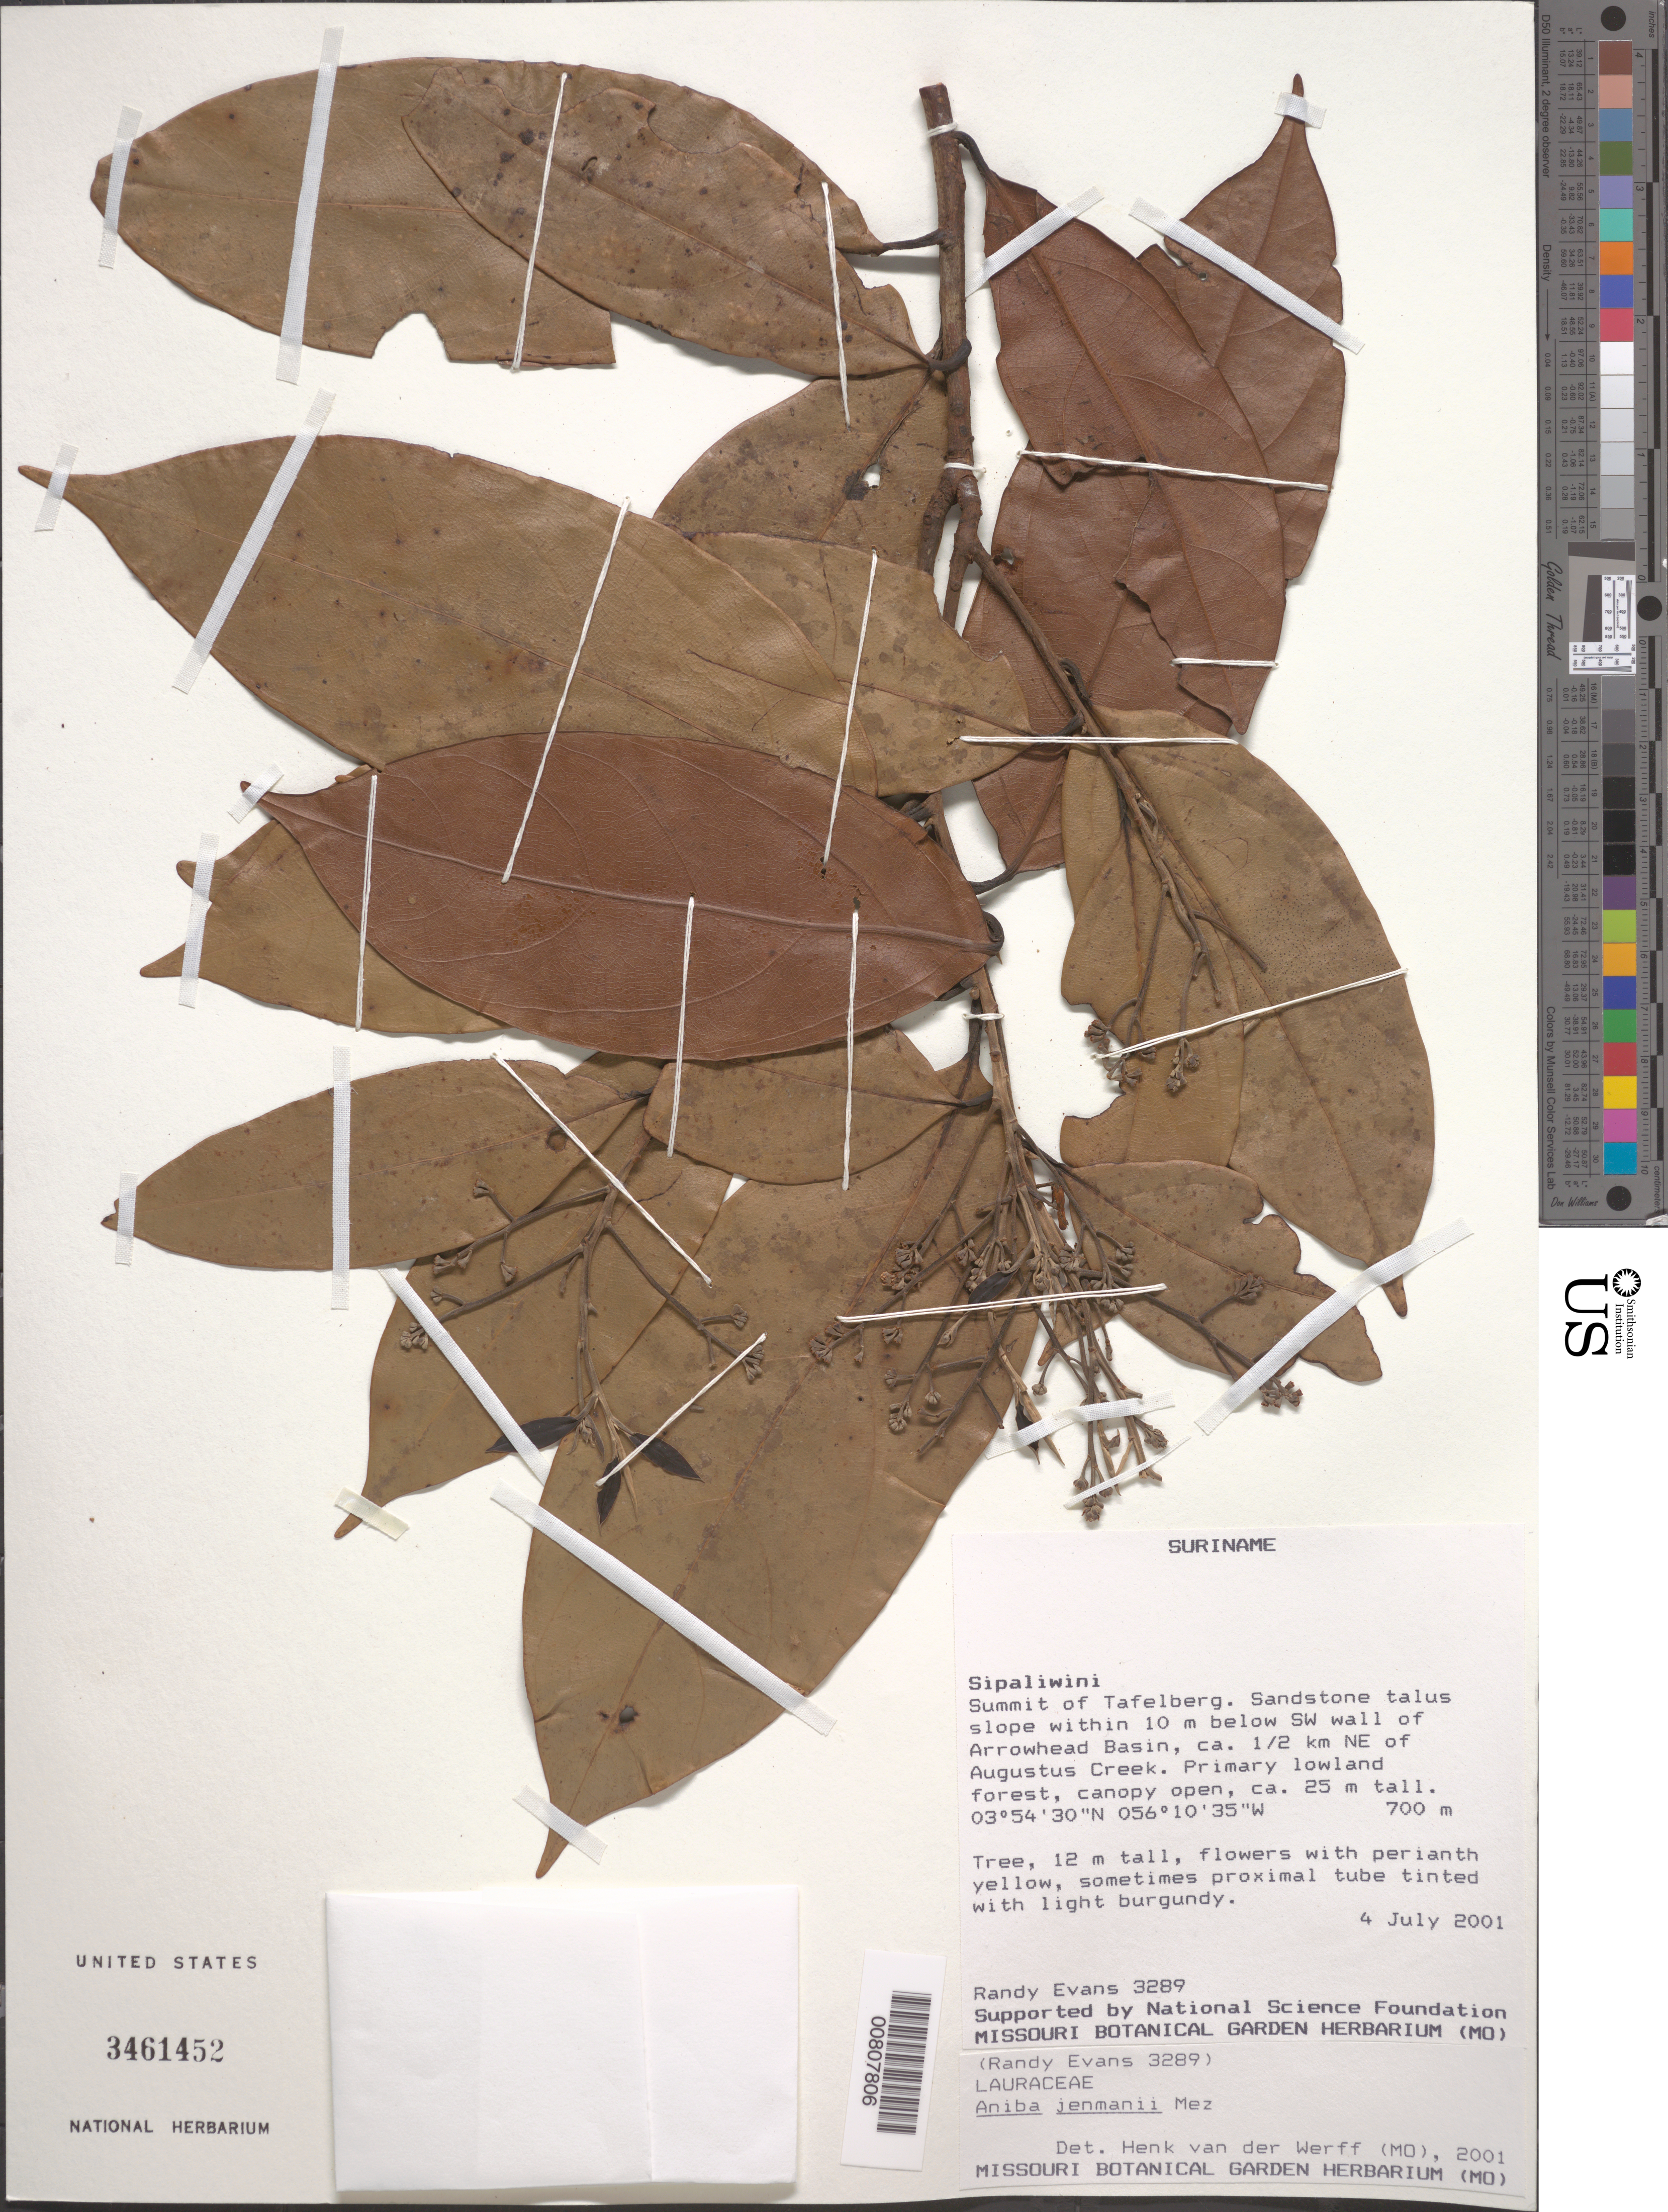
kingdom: Plantae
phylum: Tracheophyta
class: Magnoliopsida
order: Laurales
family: Lauraceae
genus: Aniba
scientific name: Aniba jenmanii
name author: Mez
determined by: van der Werff, H., (MO), Missouri Botanical Garden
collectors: R. Evans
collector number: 3289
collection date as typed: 4-Jul-01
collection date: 2001-07-04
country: Suriname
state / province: Sipaliwini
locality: Tafelberg (Table Mountain), Arrowhead Basin, 10 m below SW wall of; ca. 0.5 km NE of Augustus Creek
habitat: Primary lowland forest, canopy open, ca. 25 m tall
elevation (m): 700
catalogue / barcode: US 3461452